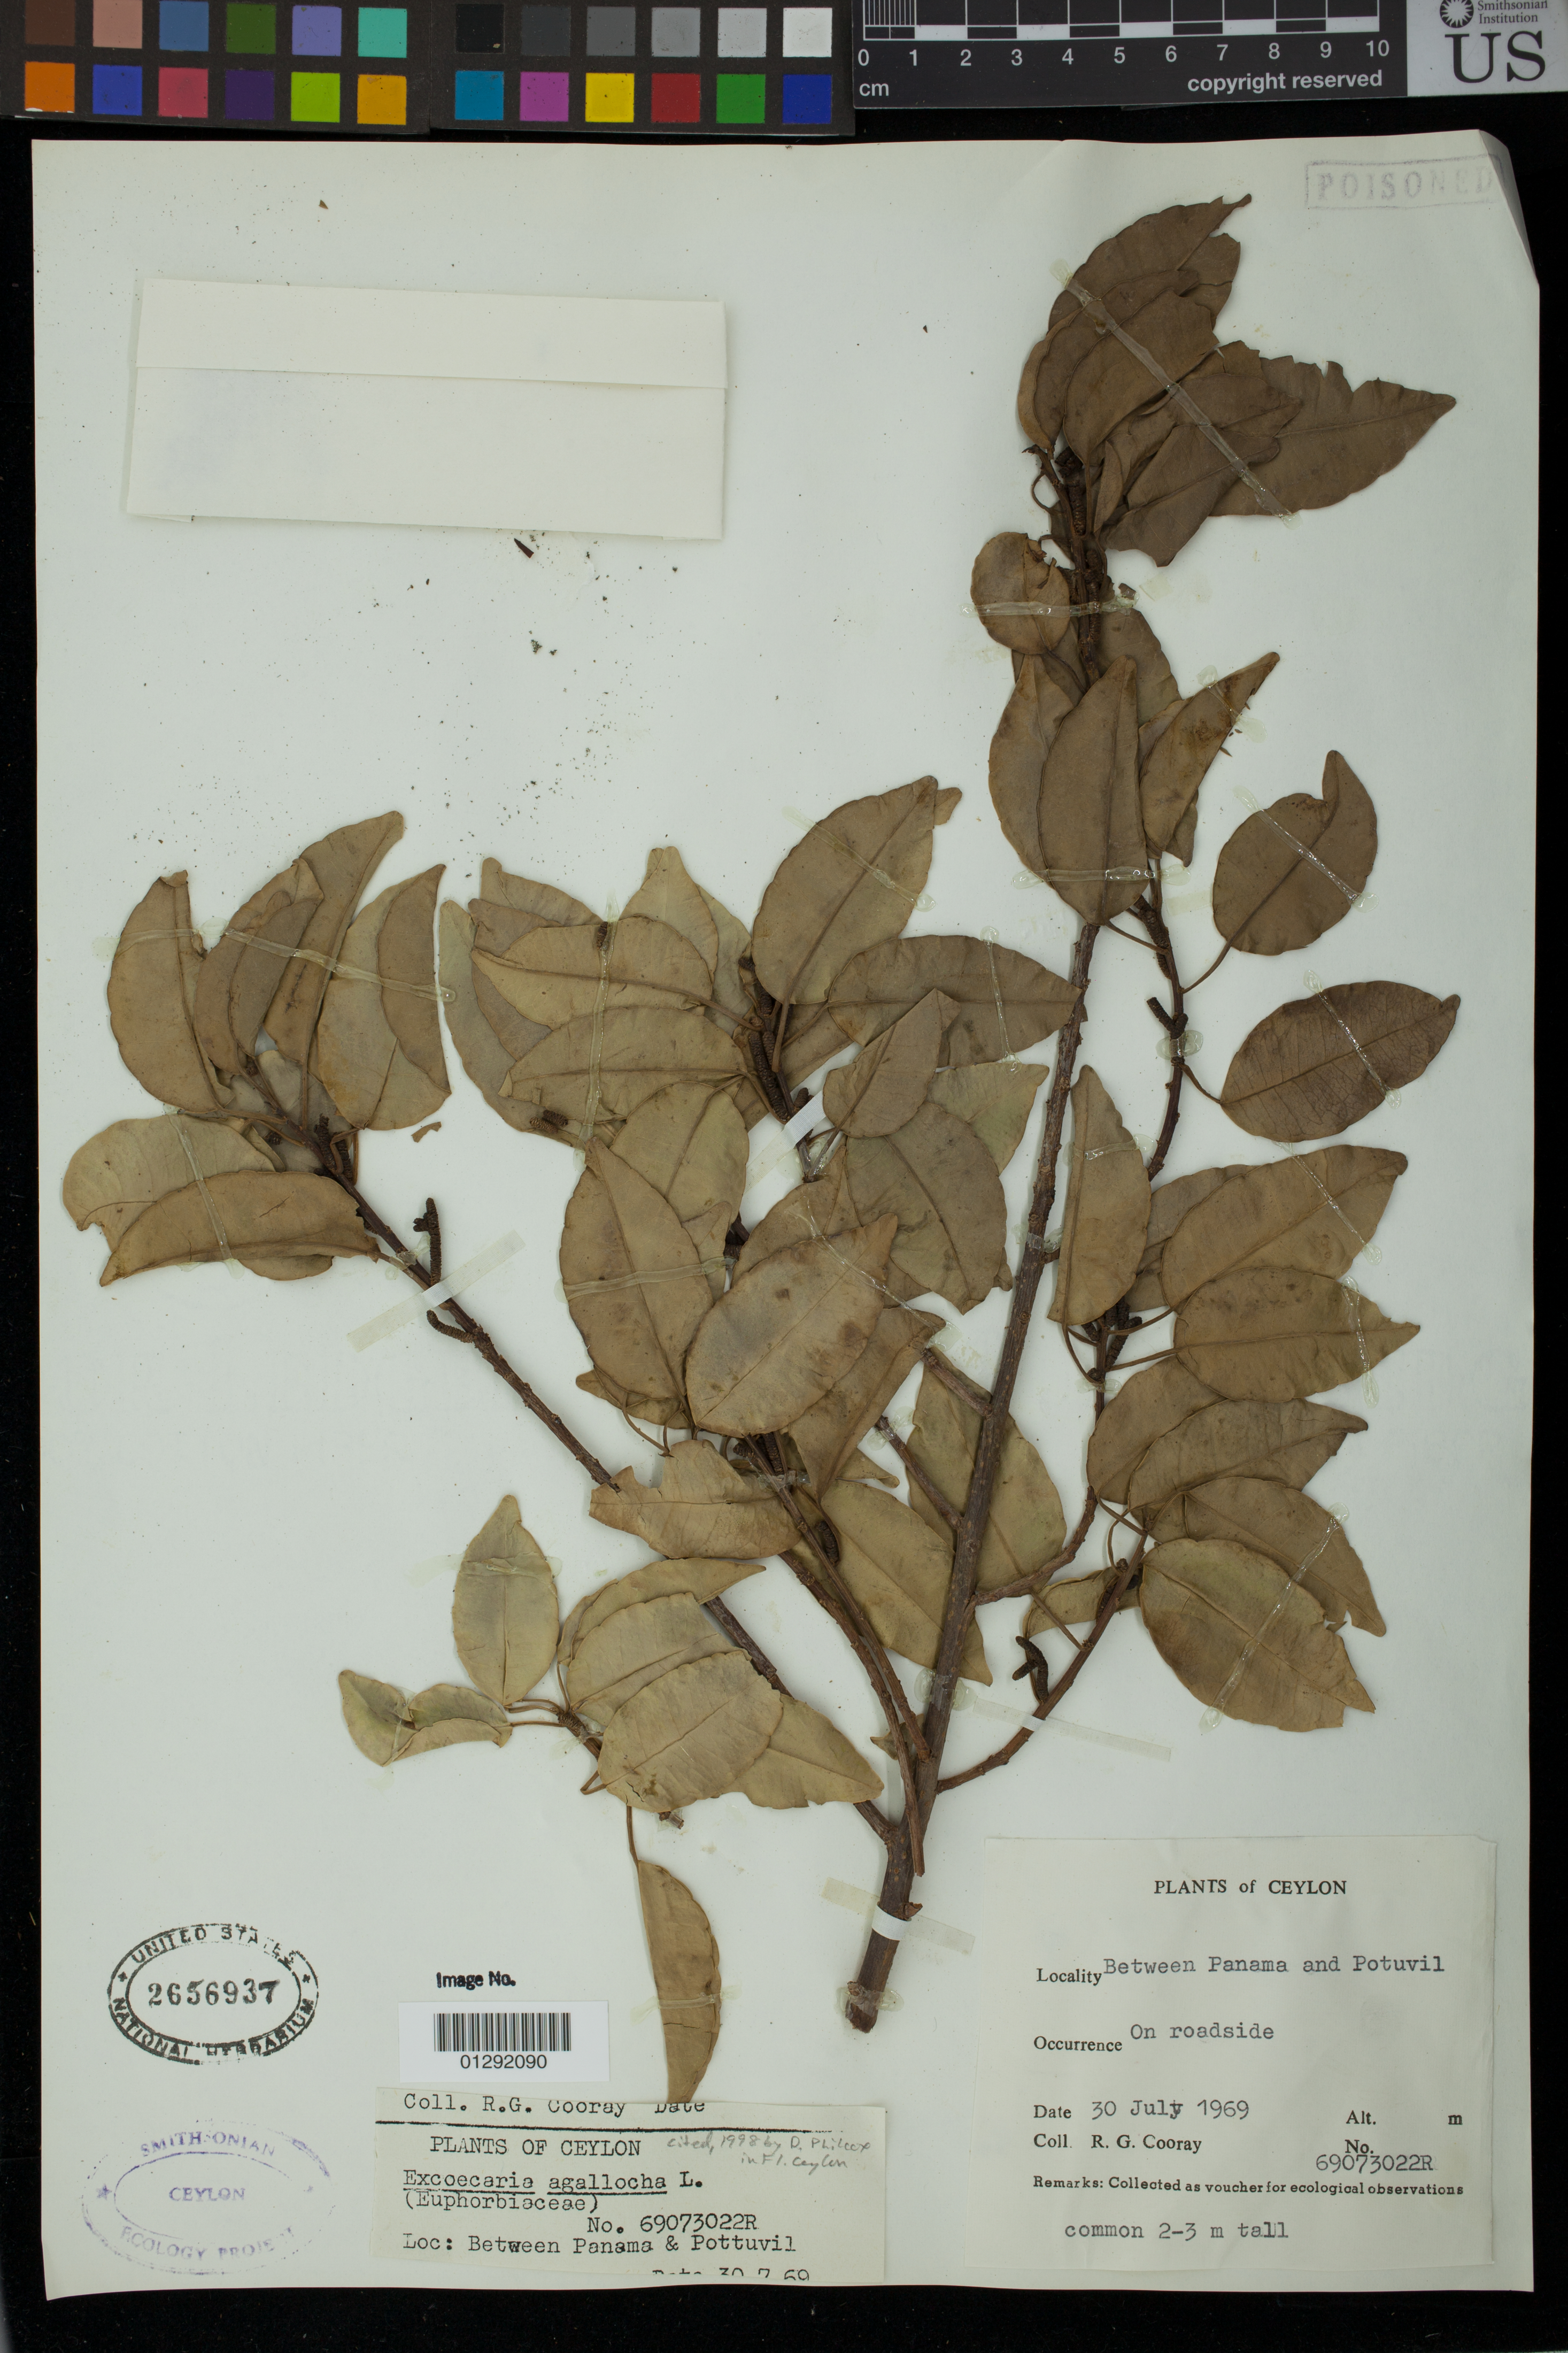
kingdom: Plantae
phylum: Tracheophyta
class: Magnoliopsida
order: Malpighiales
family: Euphorbiaceae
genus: Excoecaria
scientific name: Excoecaria agallocha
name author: L.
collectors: R. Cooray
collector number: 69073022R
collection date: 1969-07-30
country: Sri Lanka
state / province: Eastern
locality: Ceylon. Between Panama and Pottuvil.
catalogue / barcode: US 2656937